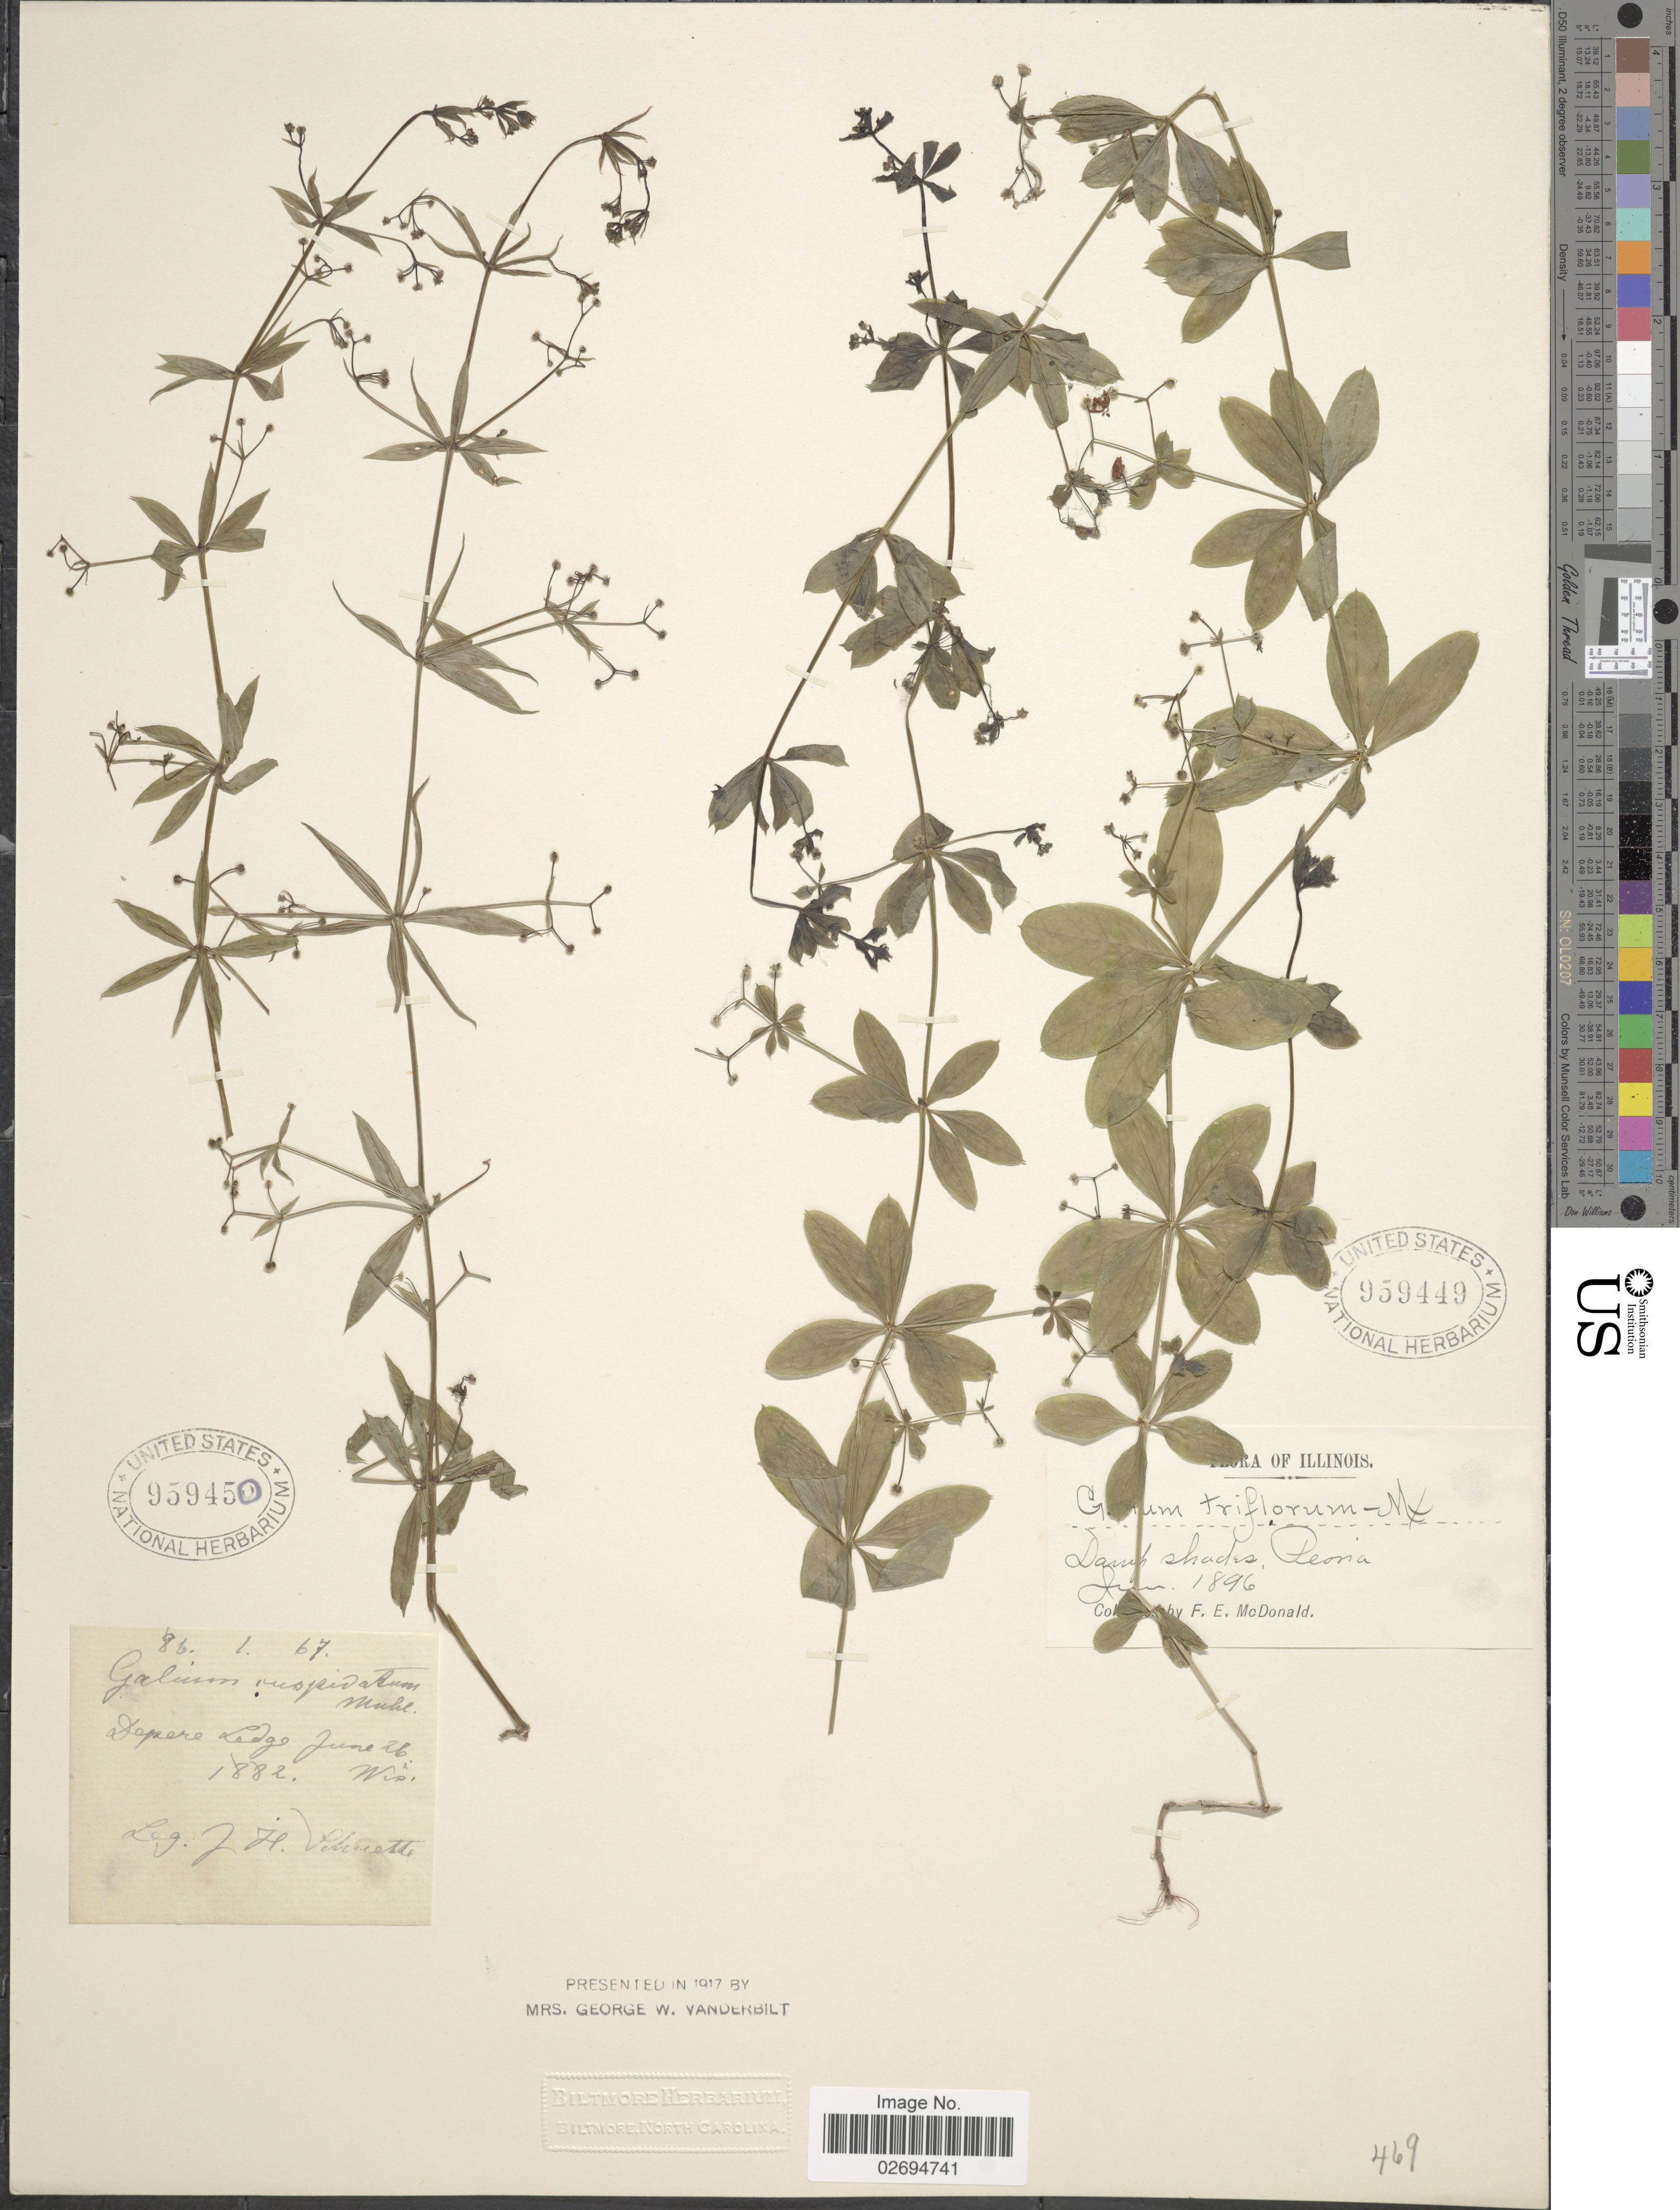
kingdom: Plantae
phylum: Tracheophyta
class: Magnoliopsida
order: Gentianales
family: Rubiaceae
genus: Galium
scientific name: Galium triflorum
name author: Michx.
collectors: J. H. Schuette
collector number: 86.1.67.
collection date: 1882-06-26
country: United States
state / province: Wisconsin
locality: Depere Ledge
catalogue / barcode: US 959450-2